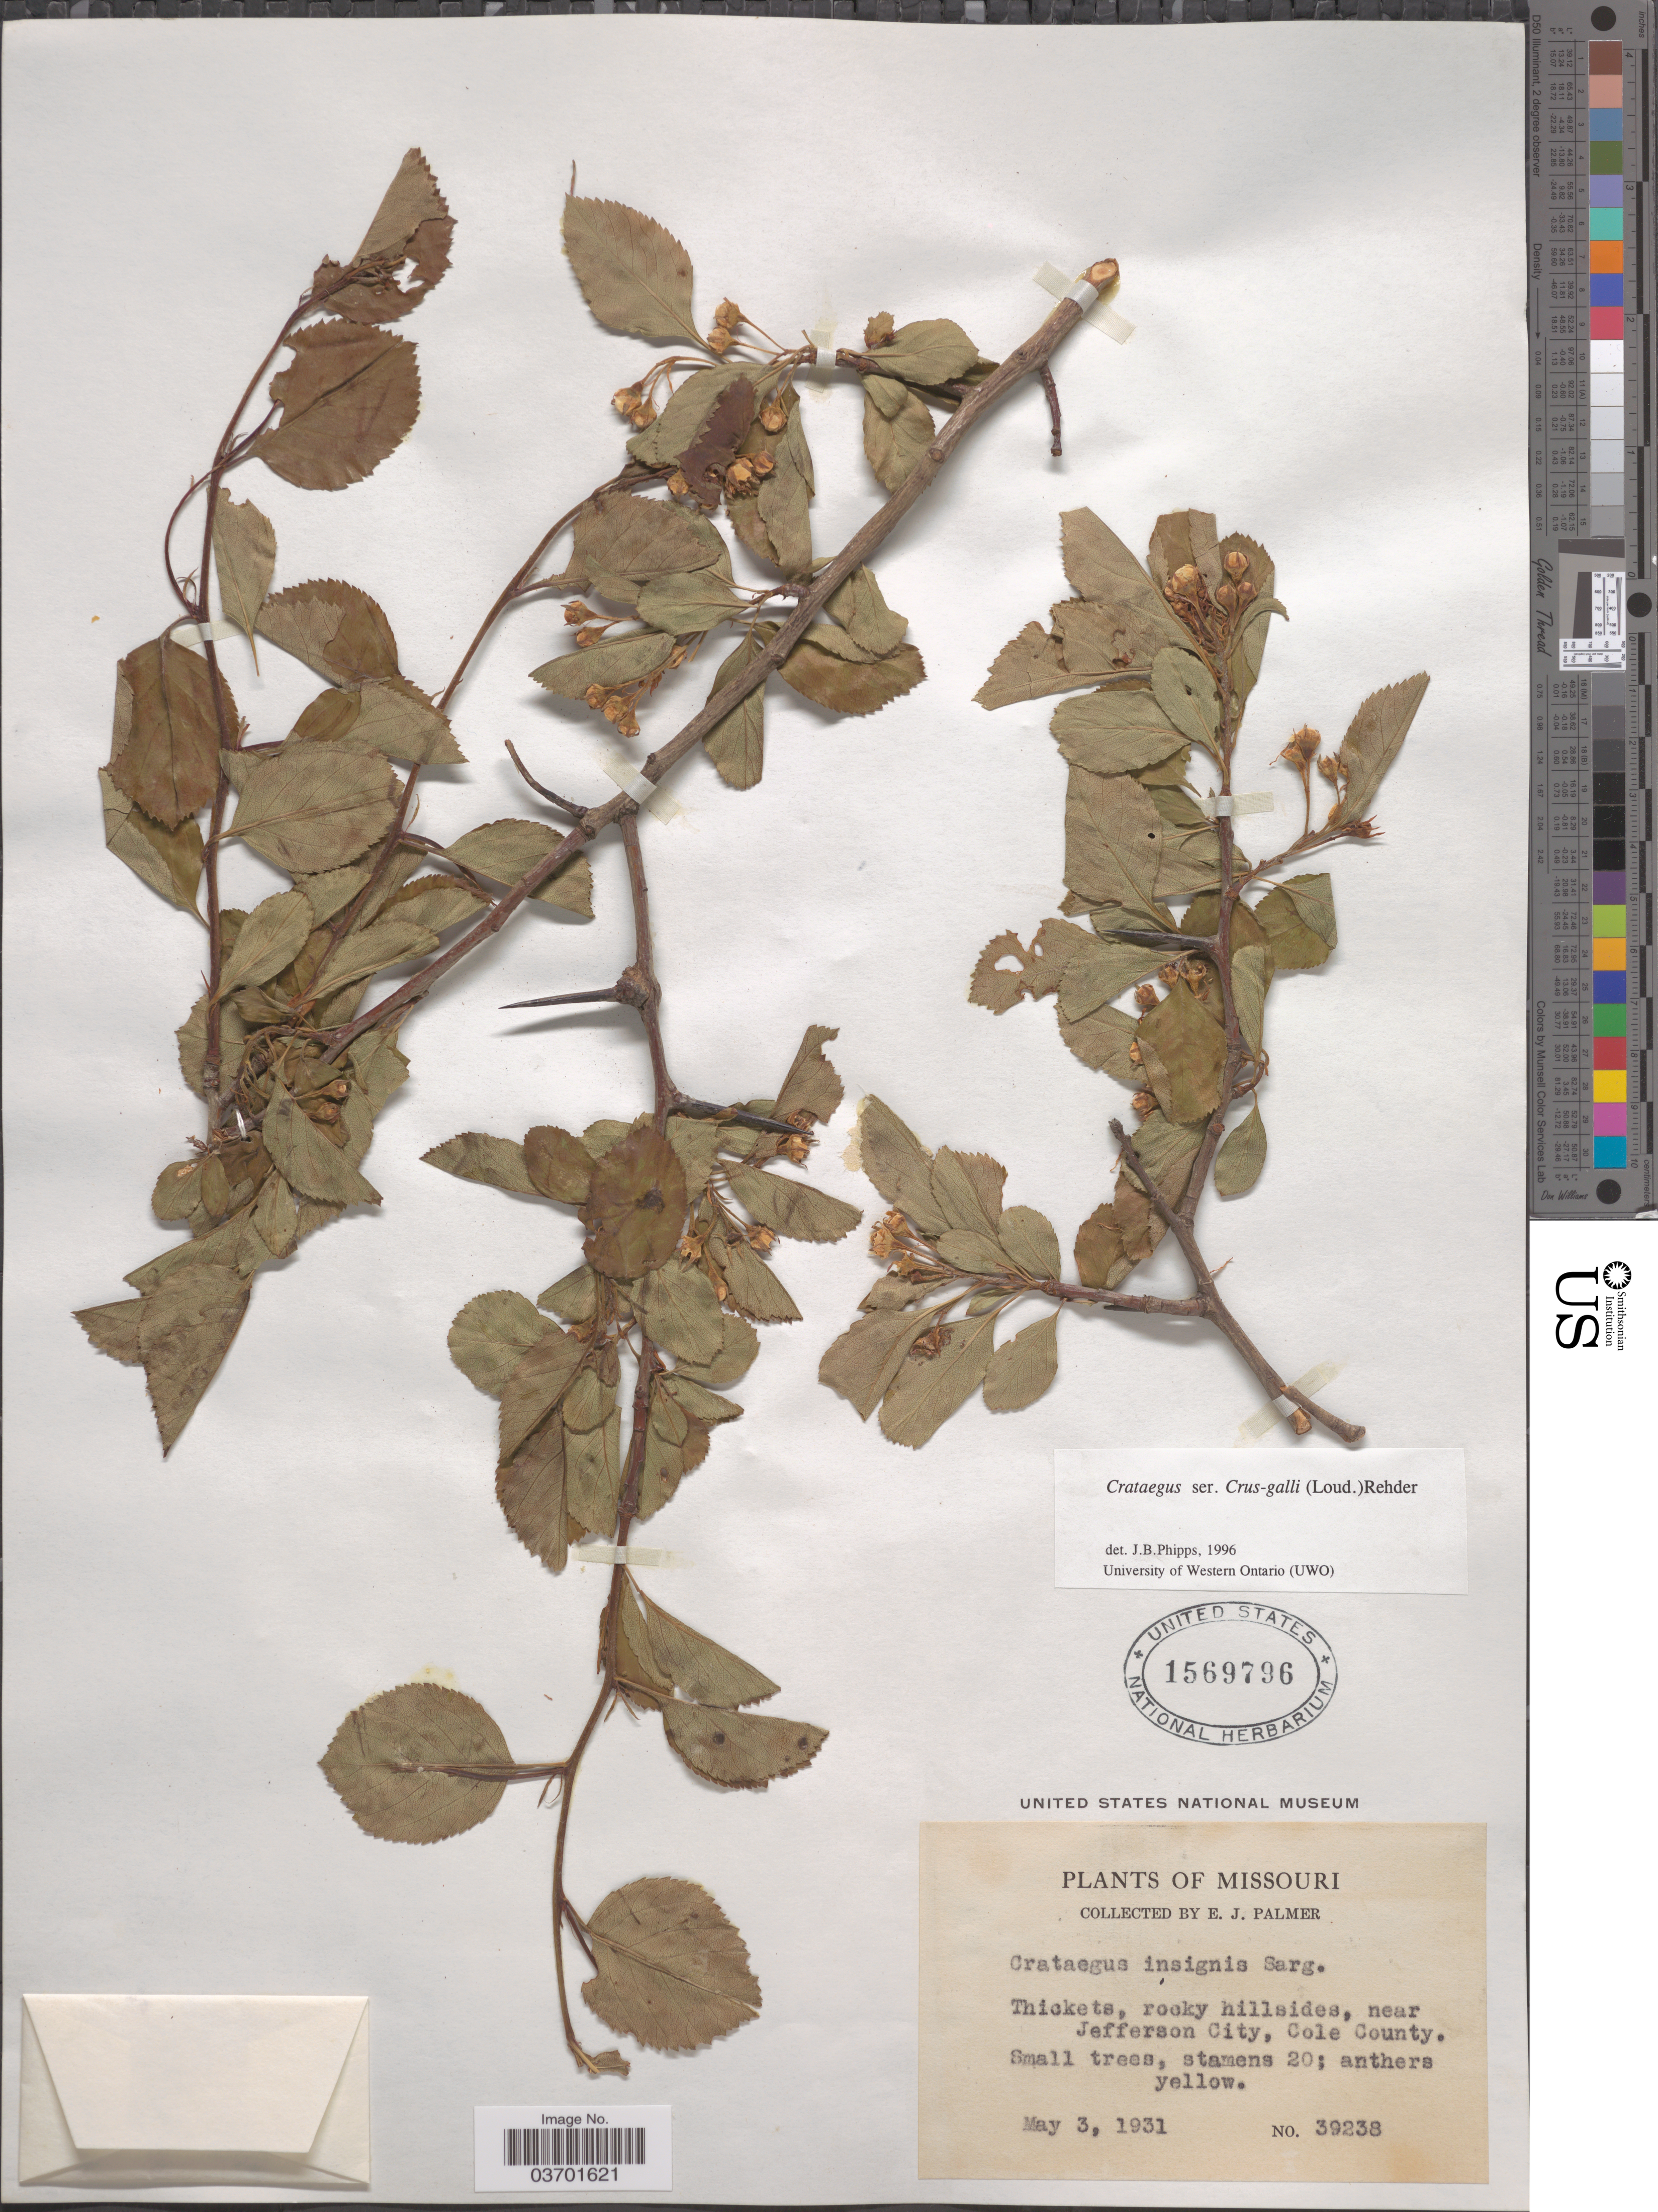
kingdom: Plantae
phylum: Tracheophyta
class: Magnoliopsida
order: Rosales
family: Rosaceae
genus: Crataegus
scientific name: Crataegus reverchonii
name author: Sarg.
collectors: E. J. Palmer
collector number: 39238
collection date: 1931-05-03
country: United States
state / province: Missouri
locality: Near Jefferson City, Cole County.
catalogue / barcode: US 1569796